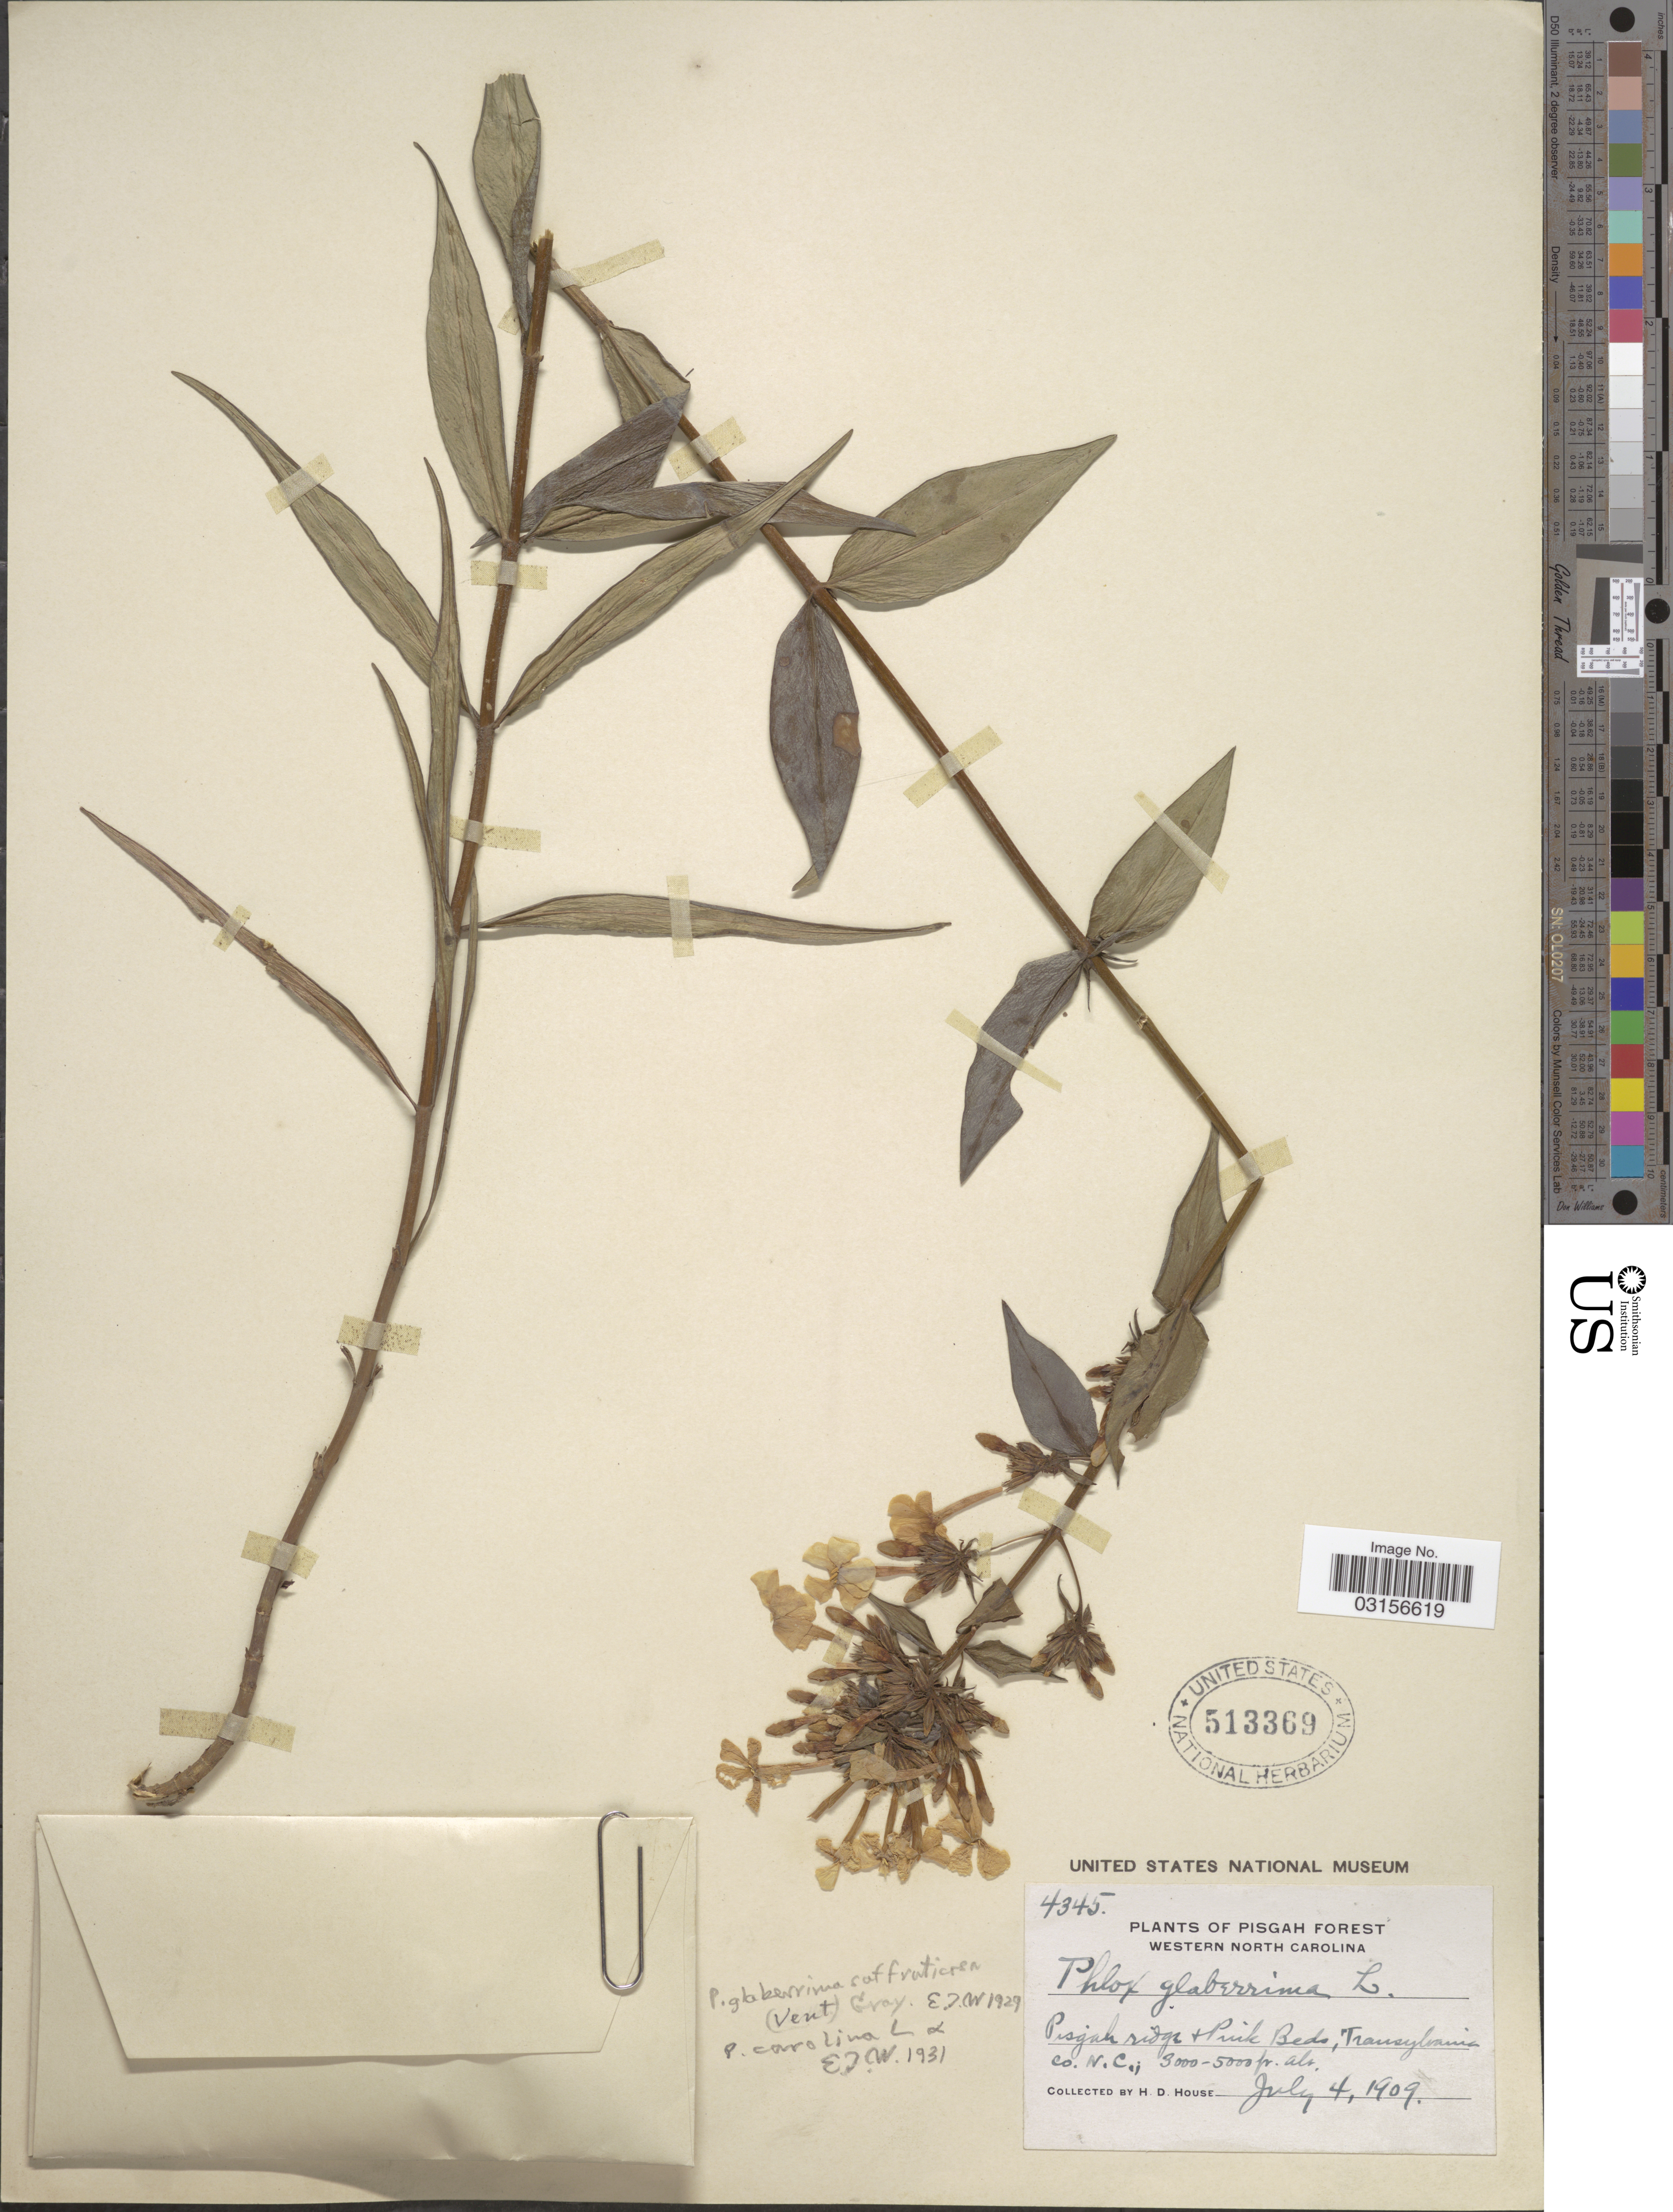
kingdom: Plantae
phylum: Tracheophyta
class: Magnoliopsida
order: Ericales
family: Polemoniaceae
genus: Phlox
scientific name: Phlox carolina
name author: L.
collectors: H. D. House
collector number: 4345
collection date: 1909-07-04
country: United States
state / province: North Carolina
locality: Pisgah Forest. Western North Carolina. Pisgah ridge & Pink Beds, Transylvania Co., N. C.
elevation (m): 914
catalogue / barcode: US 513369